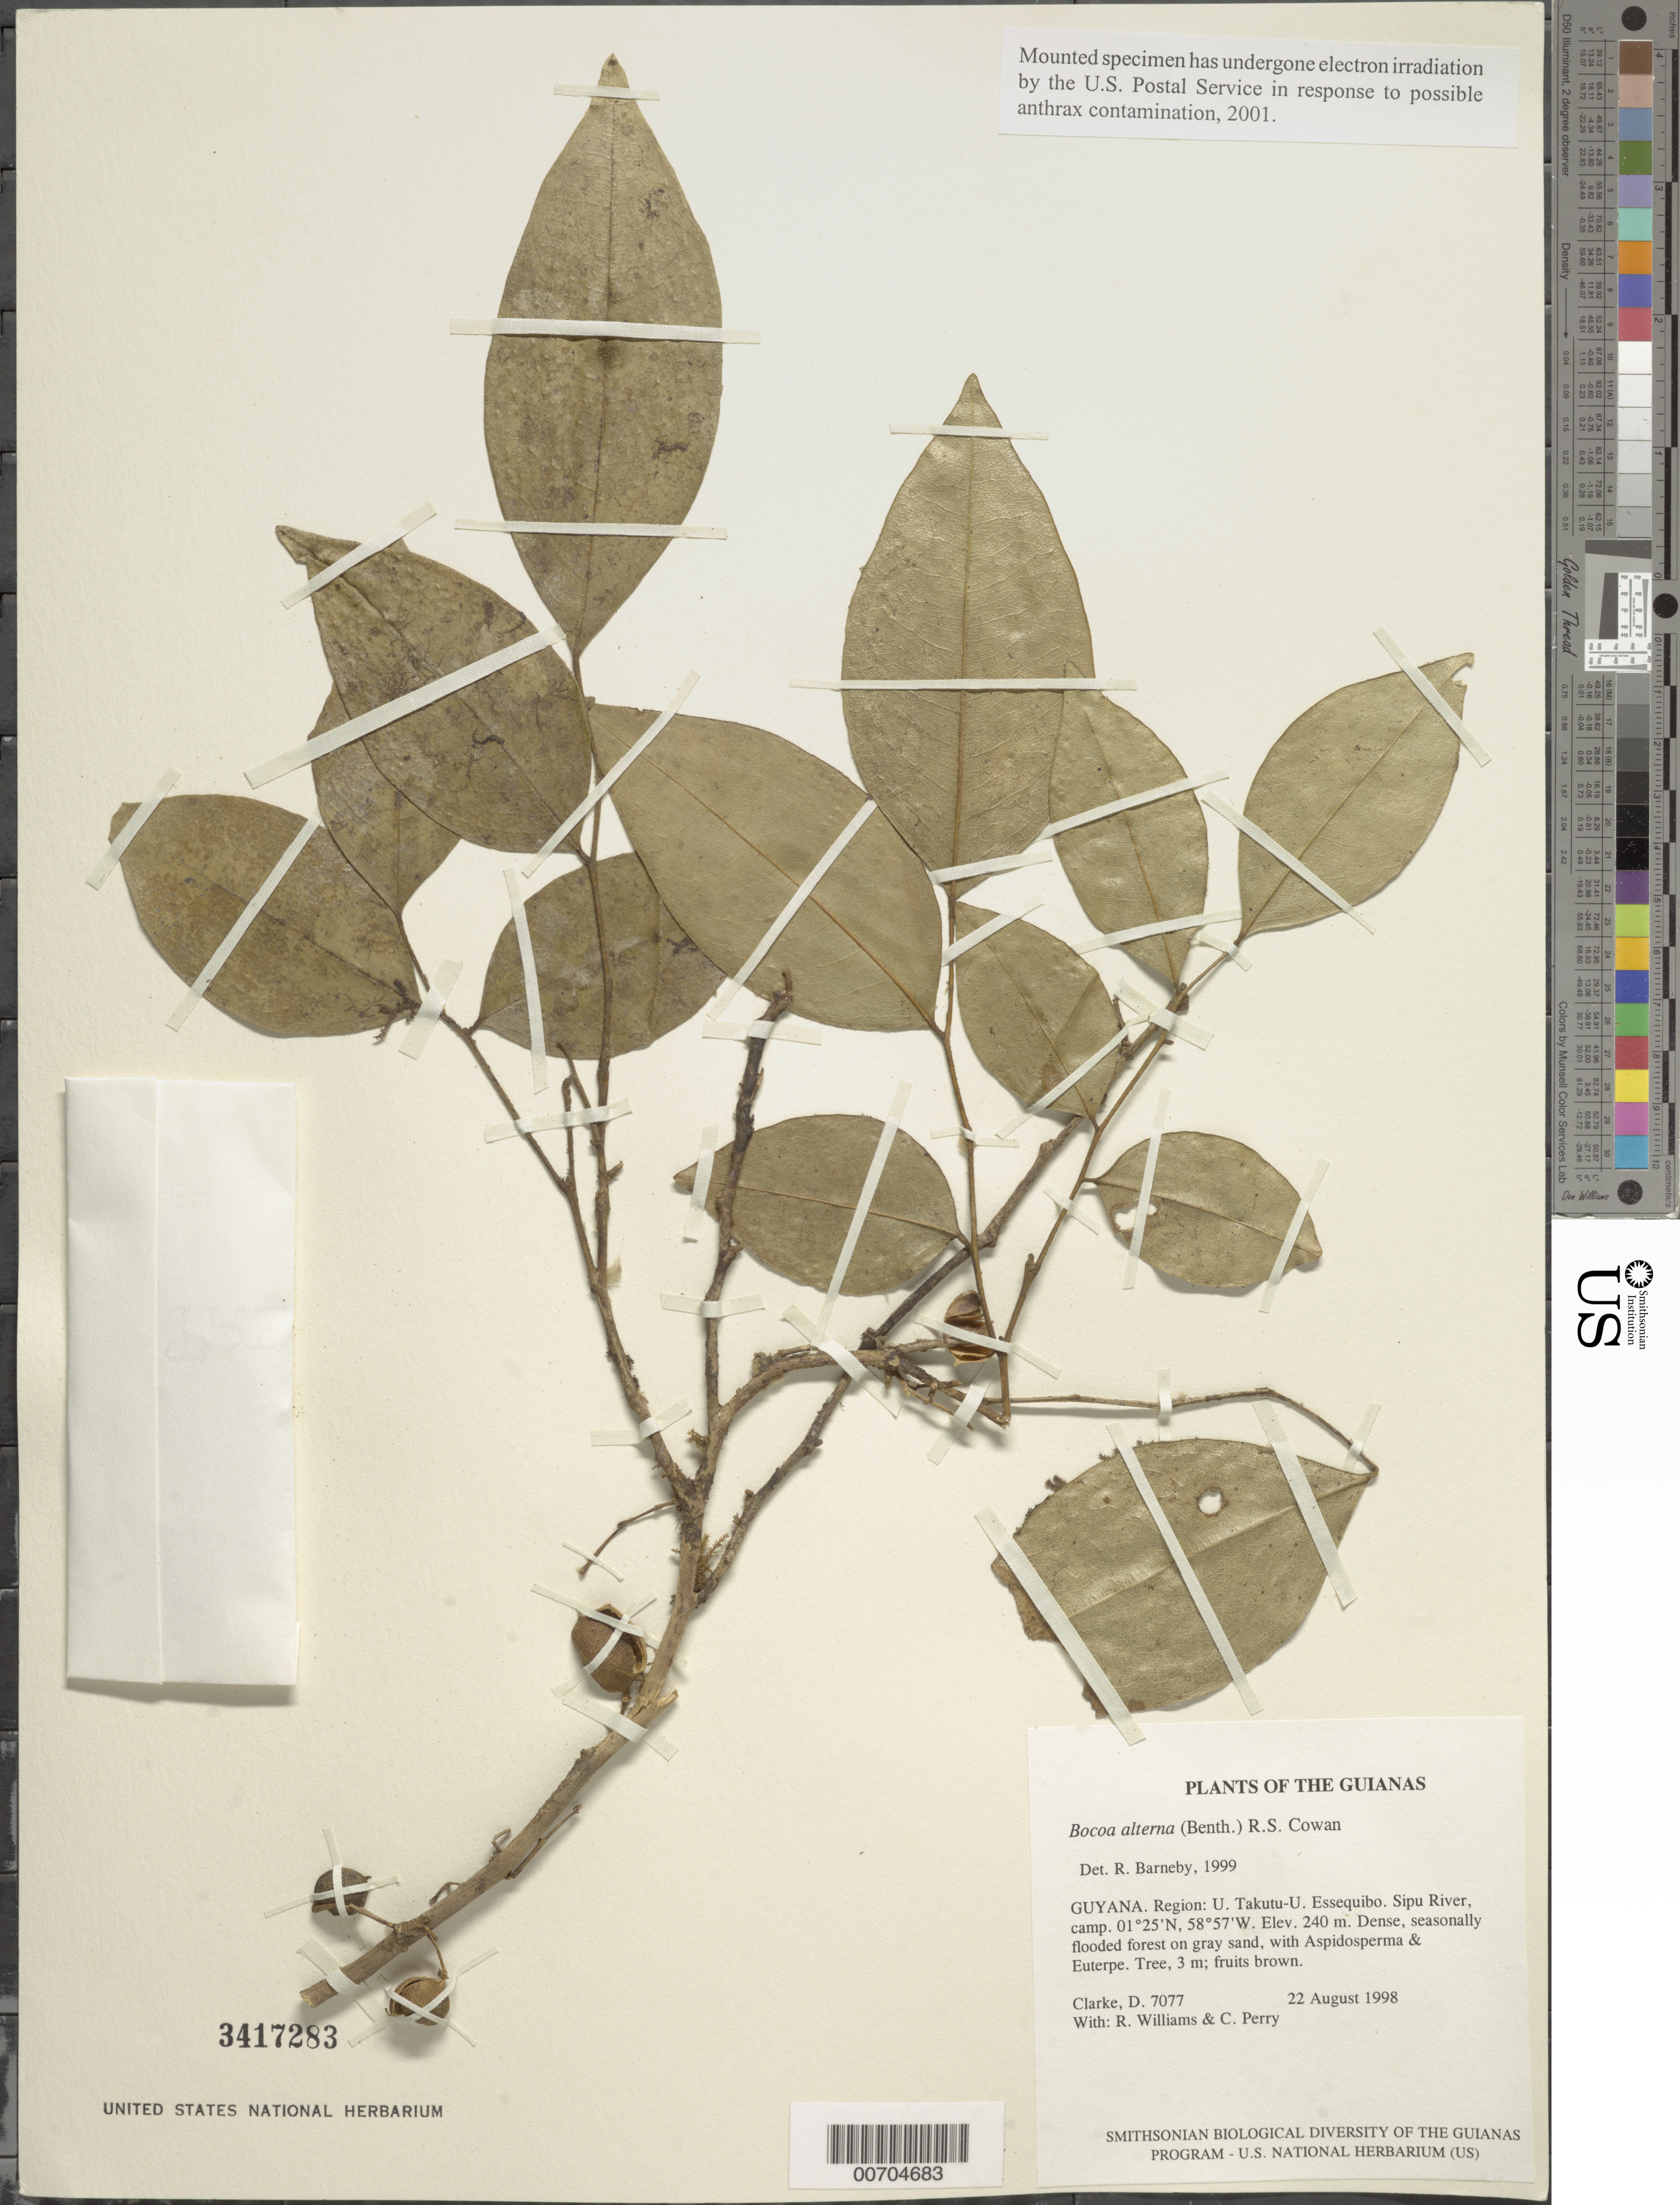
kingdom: Plantae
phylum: Tracheophyta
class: Magnoliopsida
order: Fabales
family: Fabaceae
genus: Bocoa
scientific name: Bocoa alterna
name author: (Benth.) R.S. Cowan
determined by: Barneby, Rupert C., (NY)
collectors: H. D. Clarke, R. Williams & C. Perry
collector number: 7077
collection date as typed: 22 August 1998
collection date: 1998-08-22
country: Guyana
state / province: U. Takutu-U. Essequibo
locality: Sipu River, camp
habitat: Dense, seasonally flooded forest on gray sand, with Aspidosperma & Euterpe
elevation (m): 240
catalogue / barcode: US 3417283